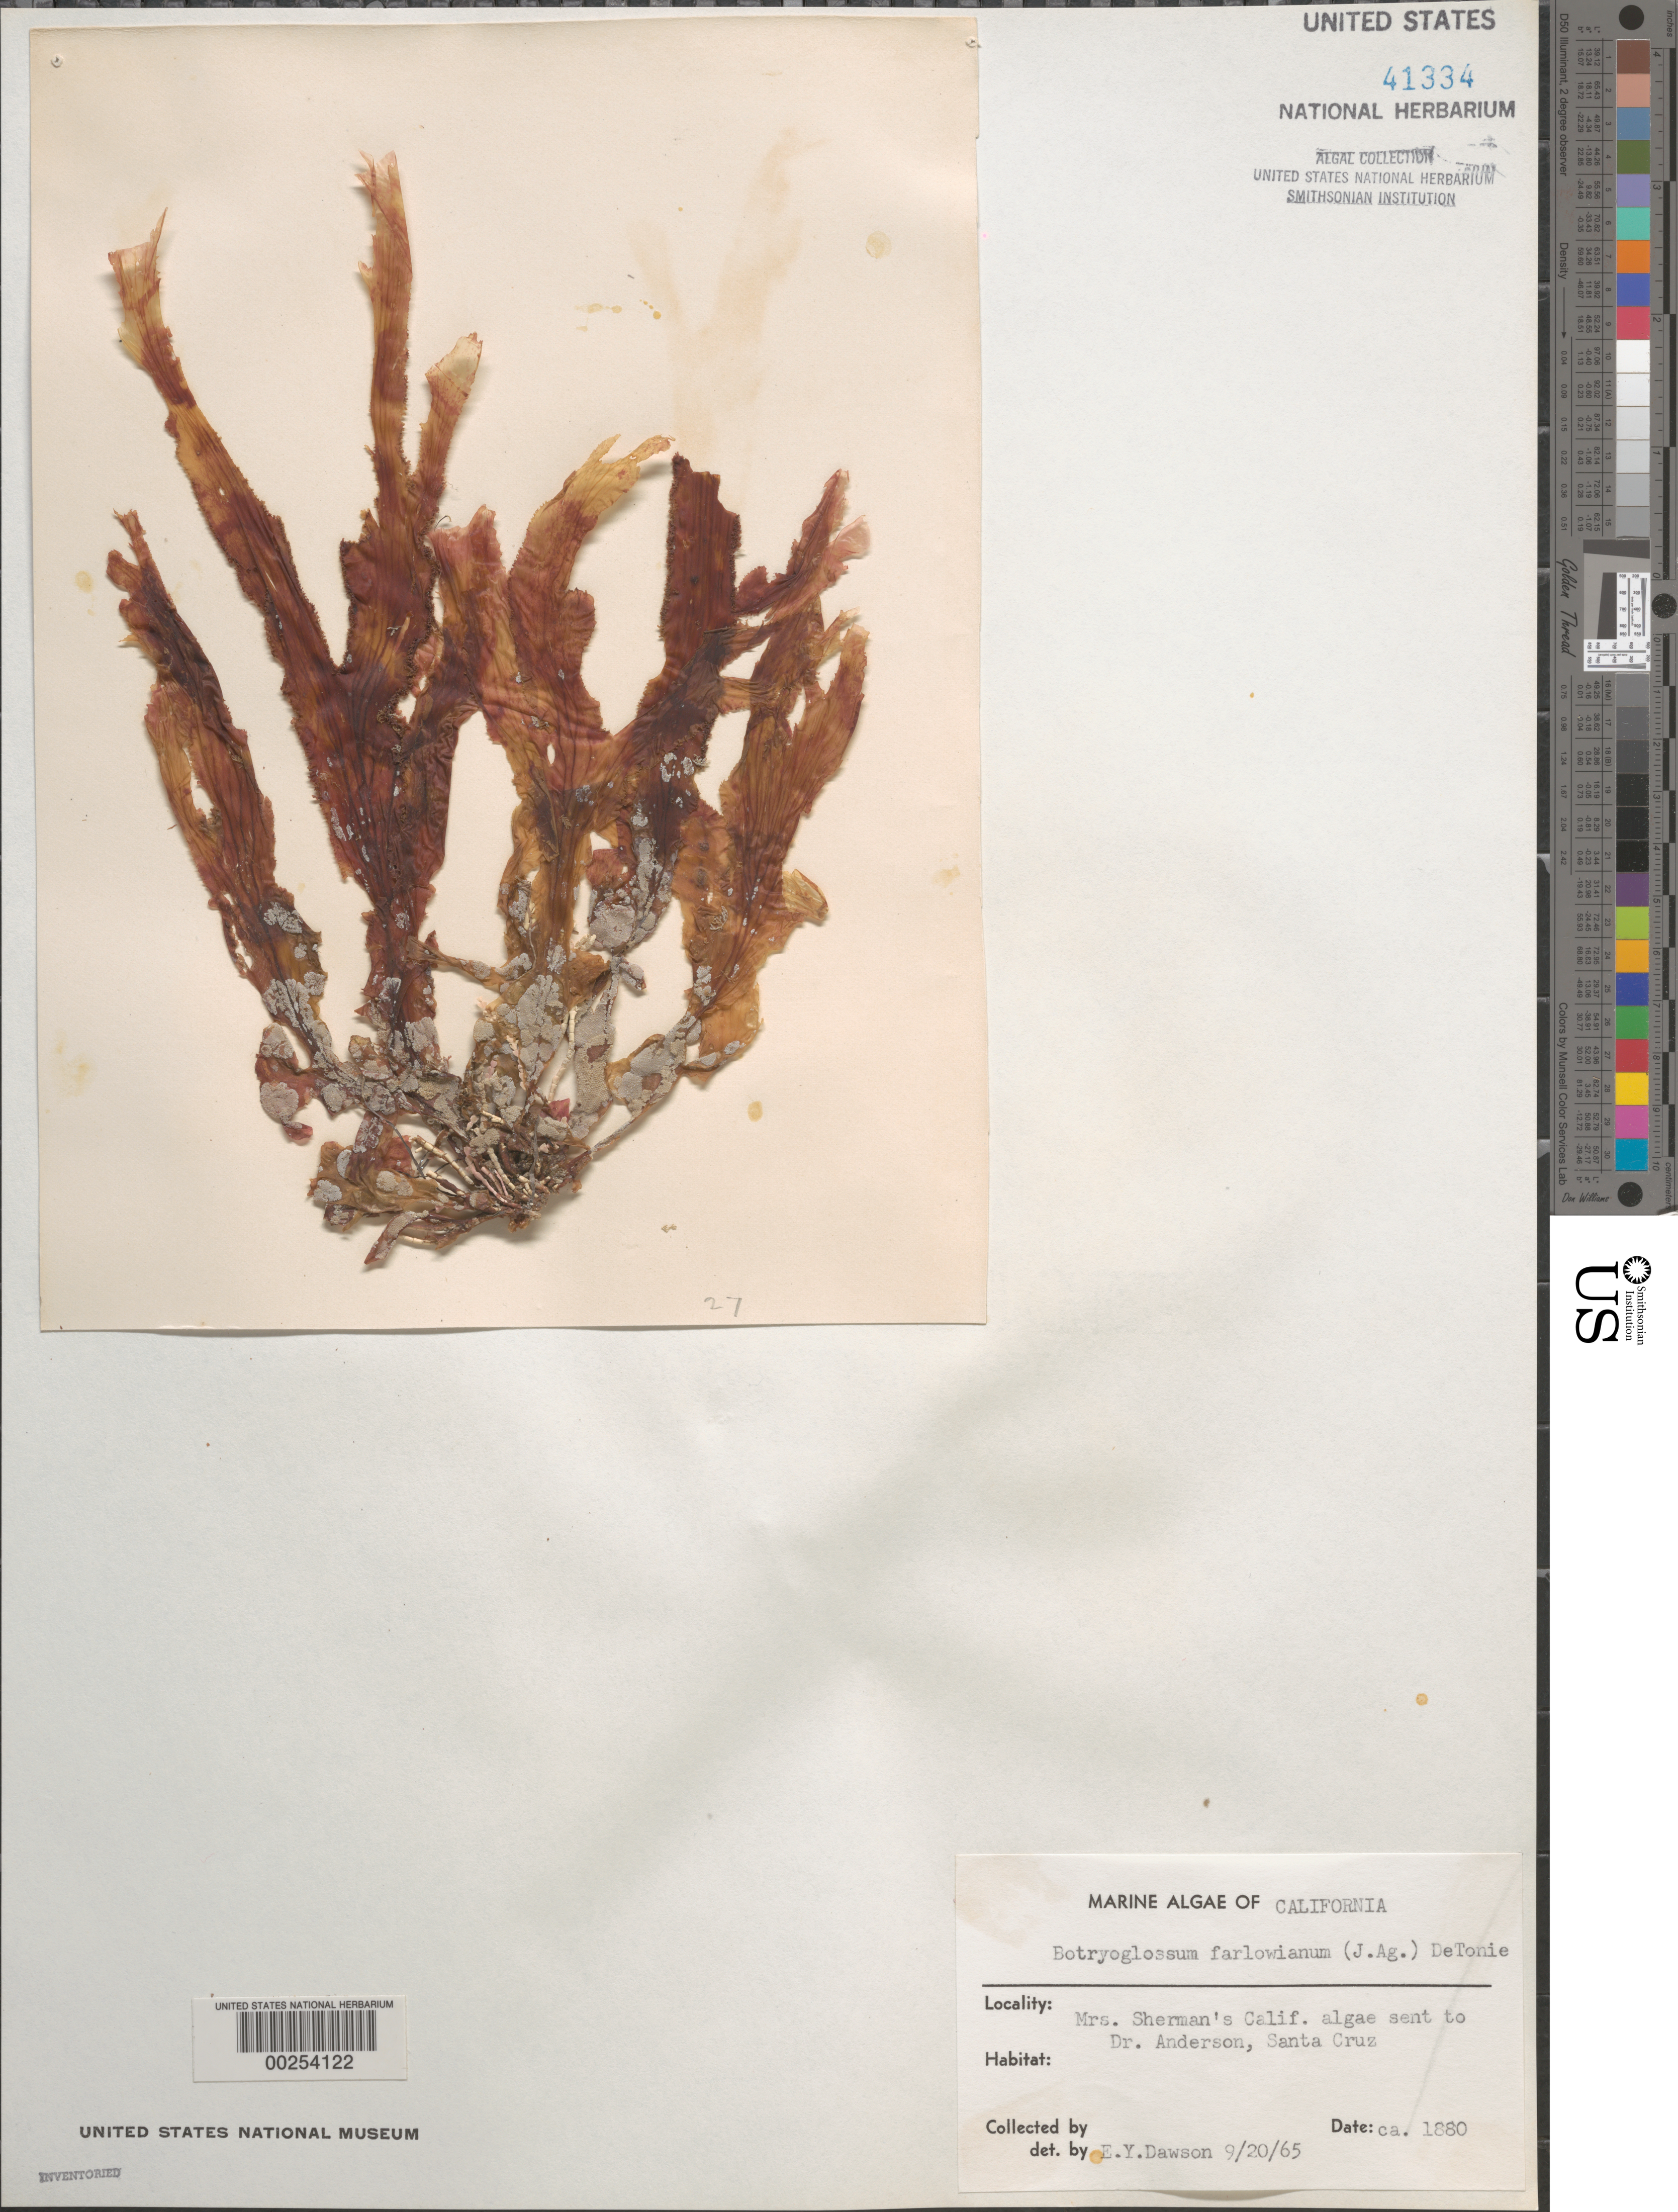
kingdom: Plantae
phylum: Rhodophyta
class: Florideophyceae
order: Ceramiales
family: Delesseriaceae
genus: Botryoglossum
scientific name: Botryoglossum farlowianum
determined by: Dawson, E. Y.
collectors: M. Sherman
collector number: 27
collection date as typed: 1880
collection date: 1880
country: United States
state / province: California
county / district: San Diego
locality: False Bay, San Diego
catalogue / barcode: US 41334